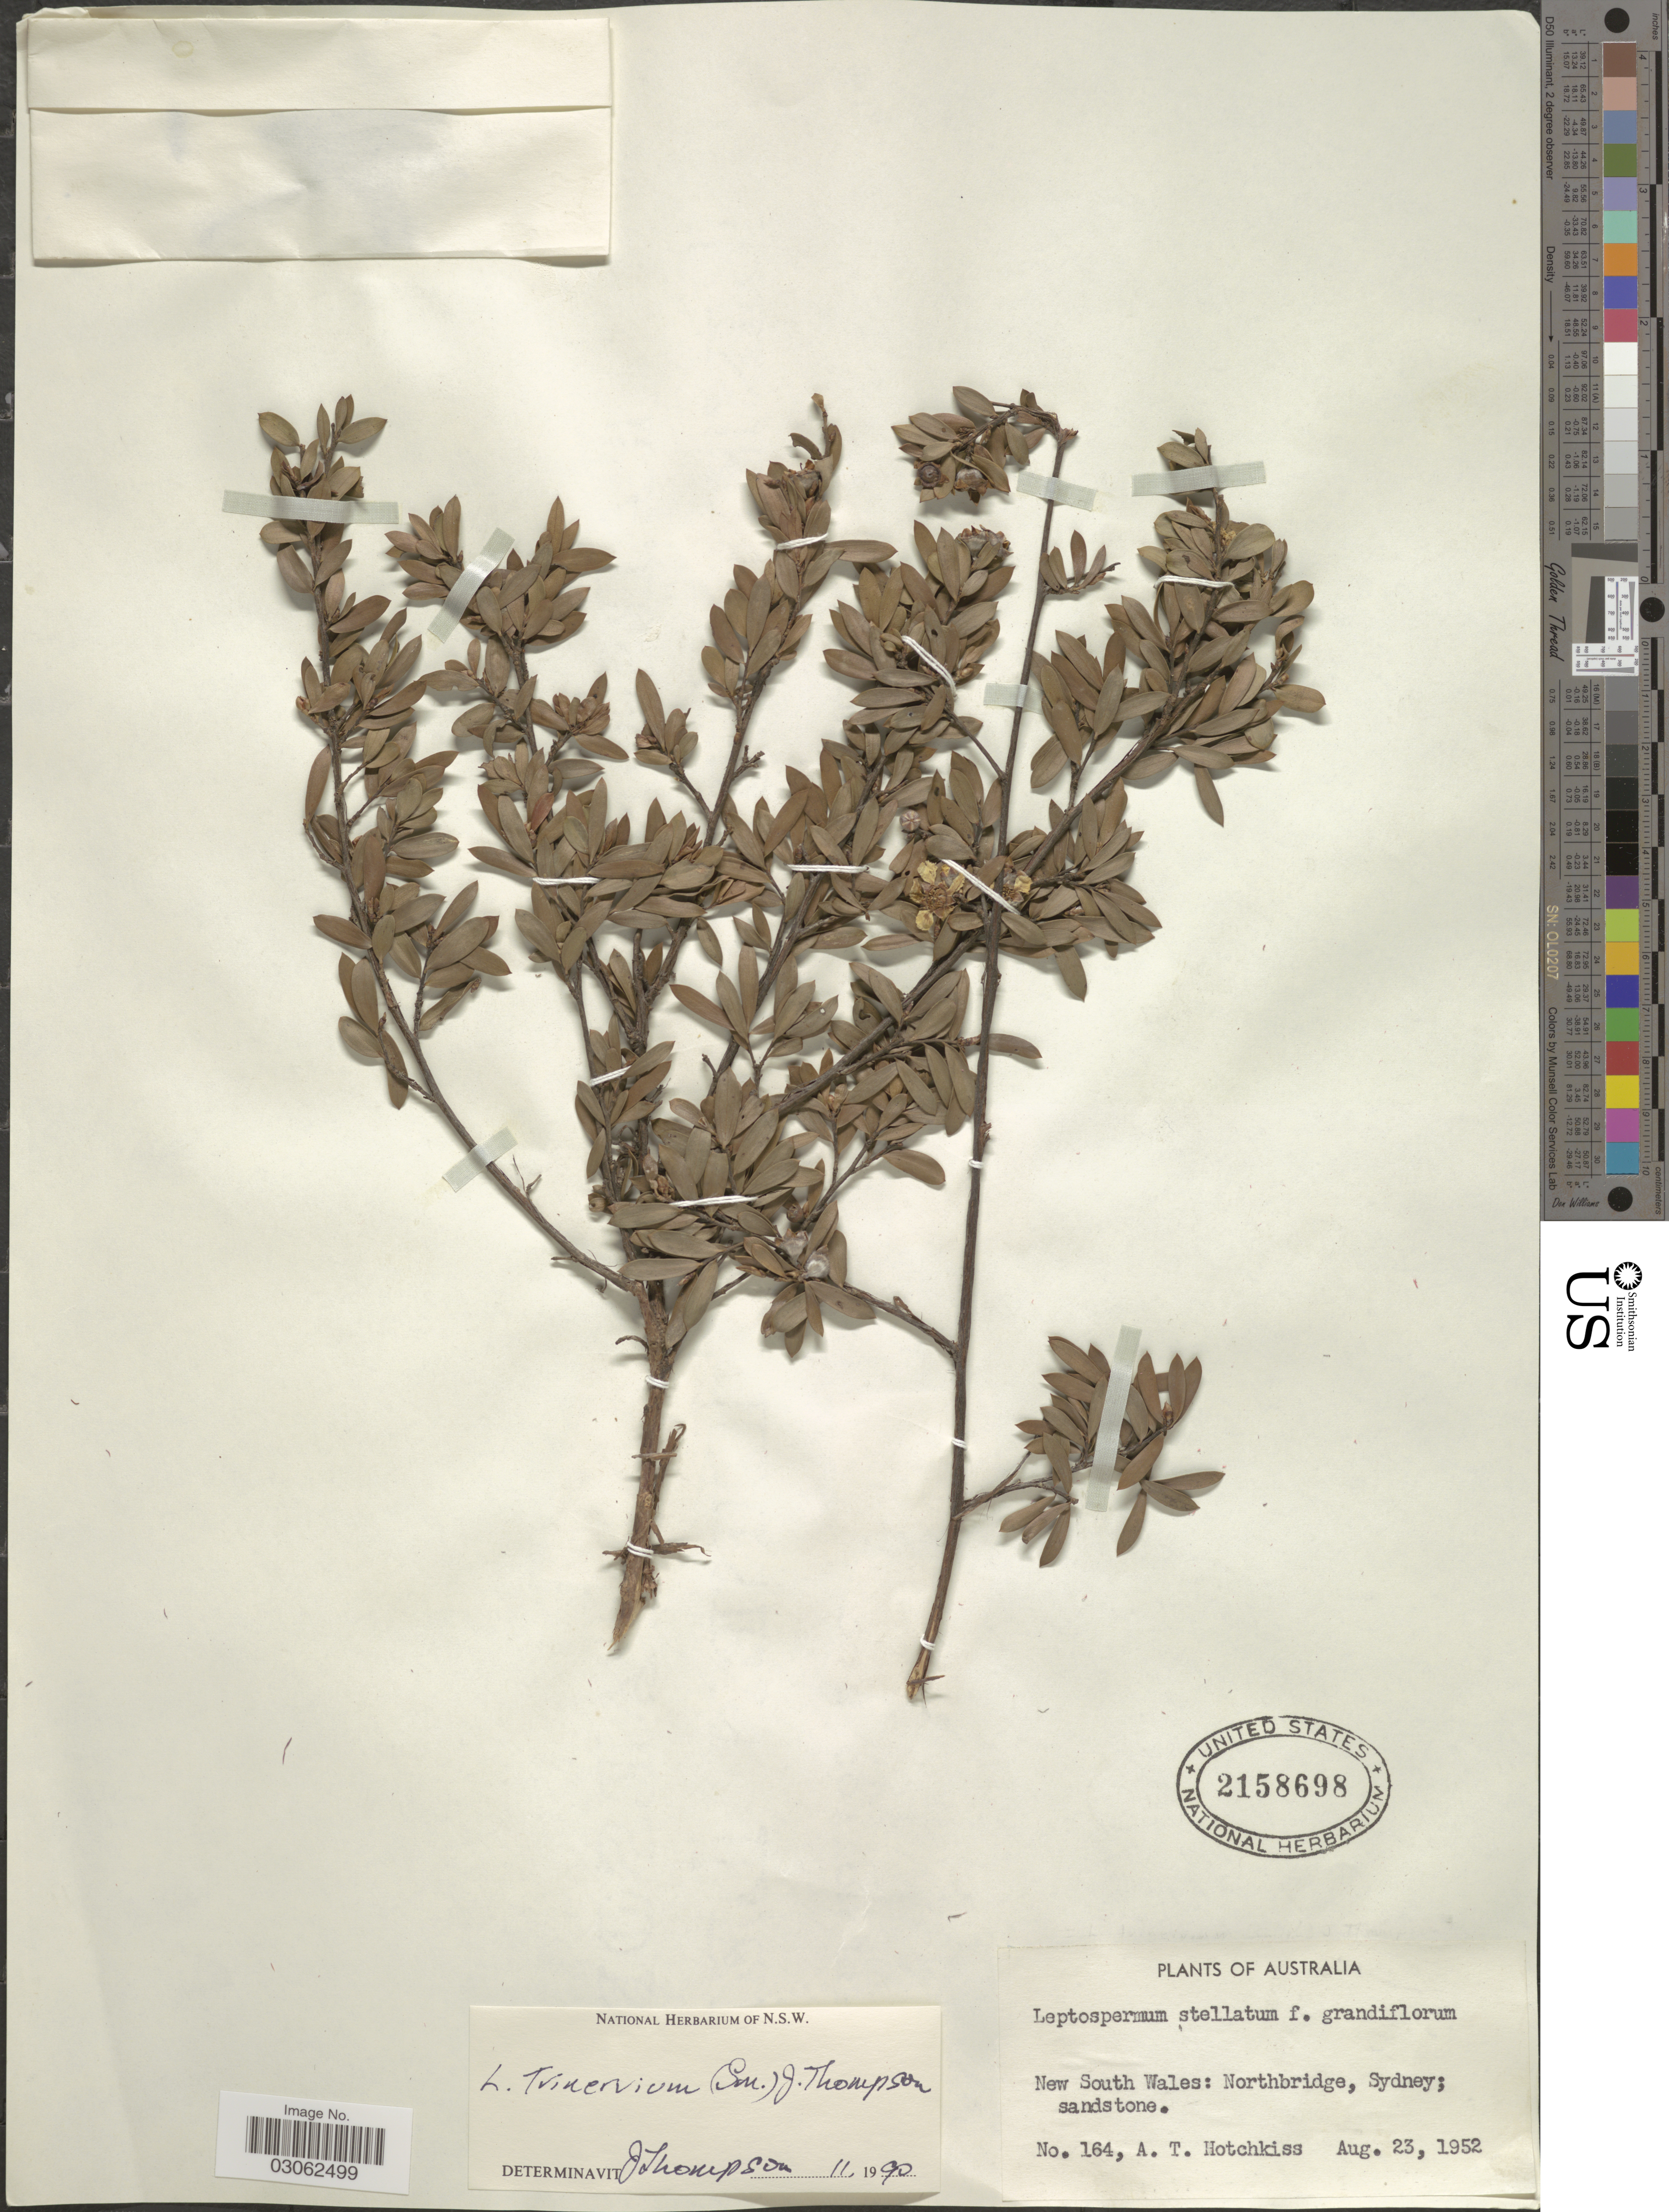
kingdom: Plantae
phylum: Tracheophyta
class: Magnoliopsida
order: Myrtales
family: Myrtaceae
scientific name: Gaudium trinervium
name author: (J. White) P.G. Wilson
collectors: A. Hotchkiss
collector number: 164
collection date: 1952-08-23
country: Australia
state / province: New South Wales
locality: Northbridge, Sydney.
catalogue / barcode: US 2158698